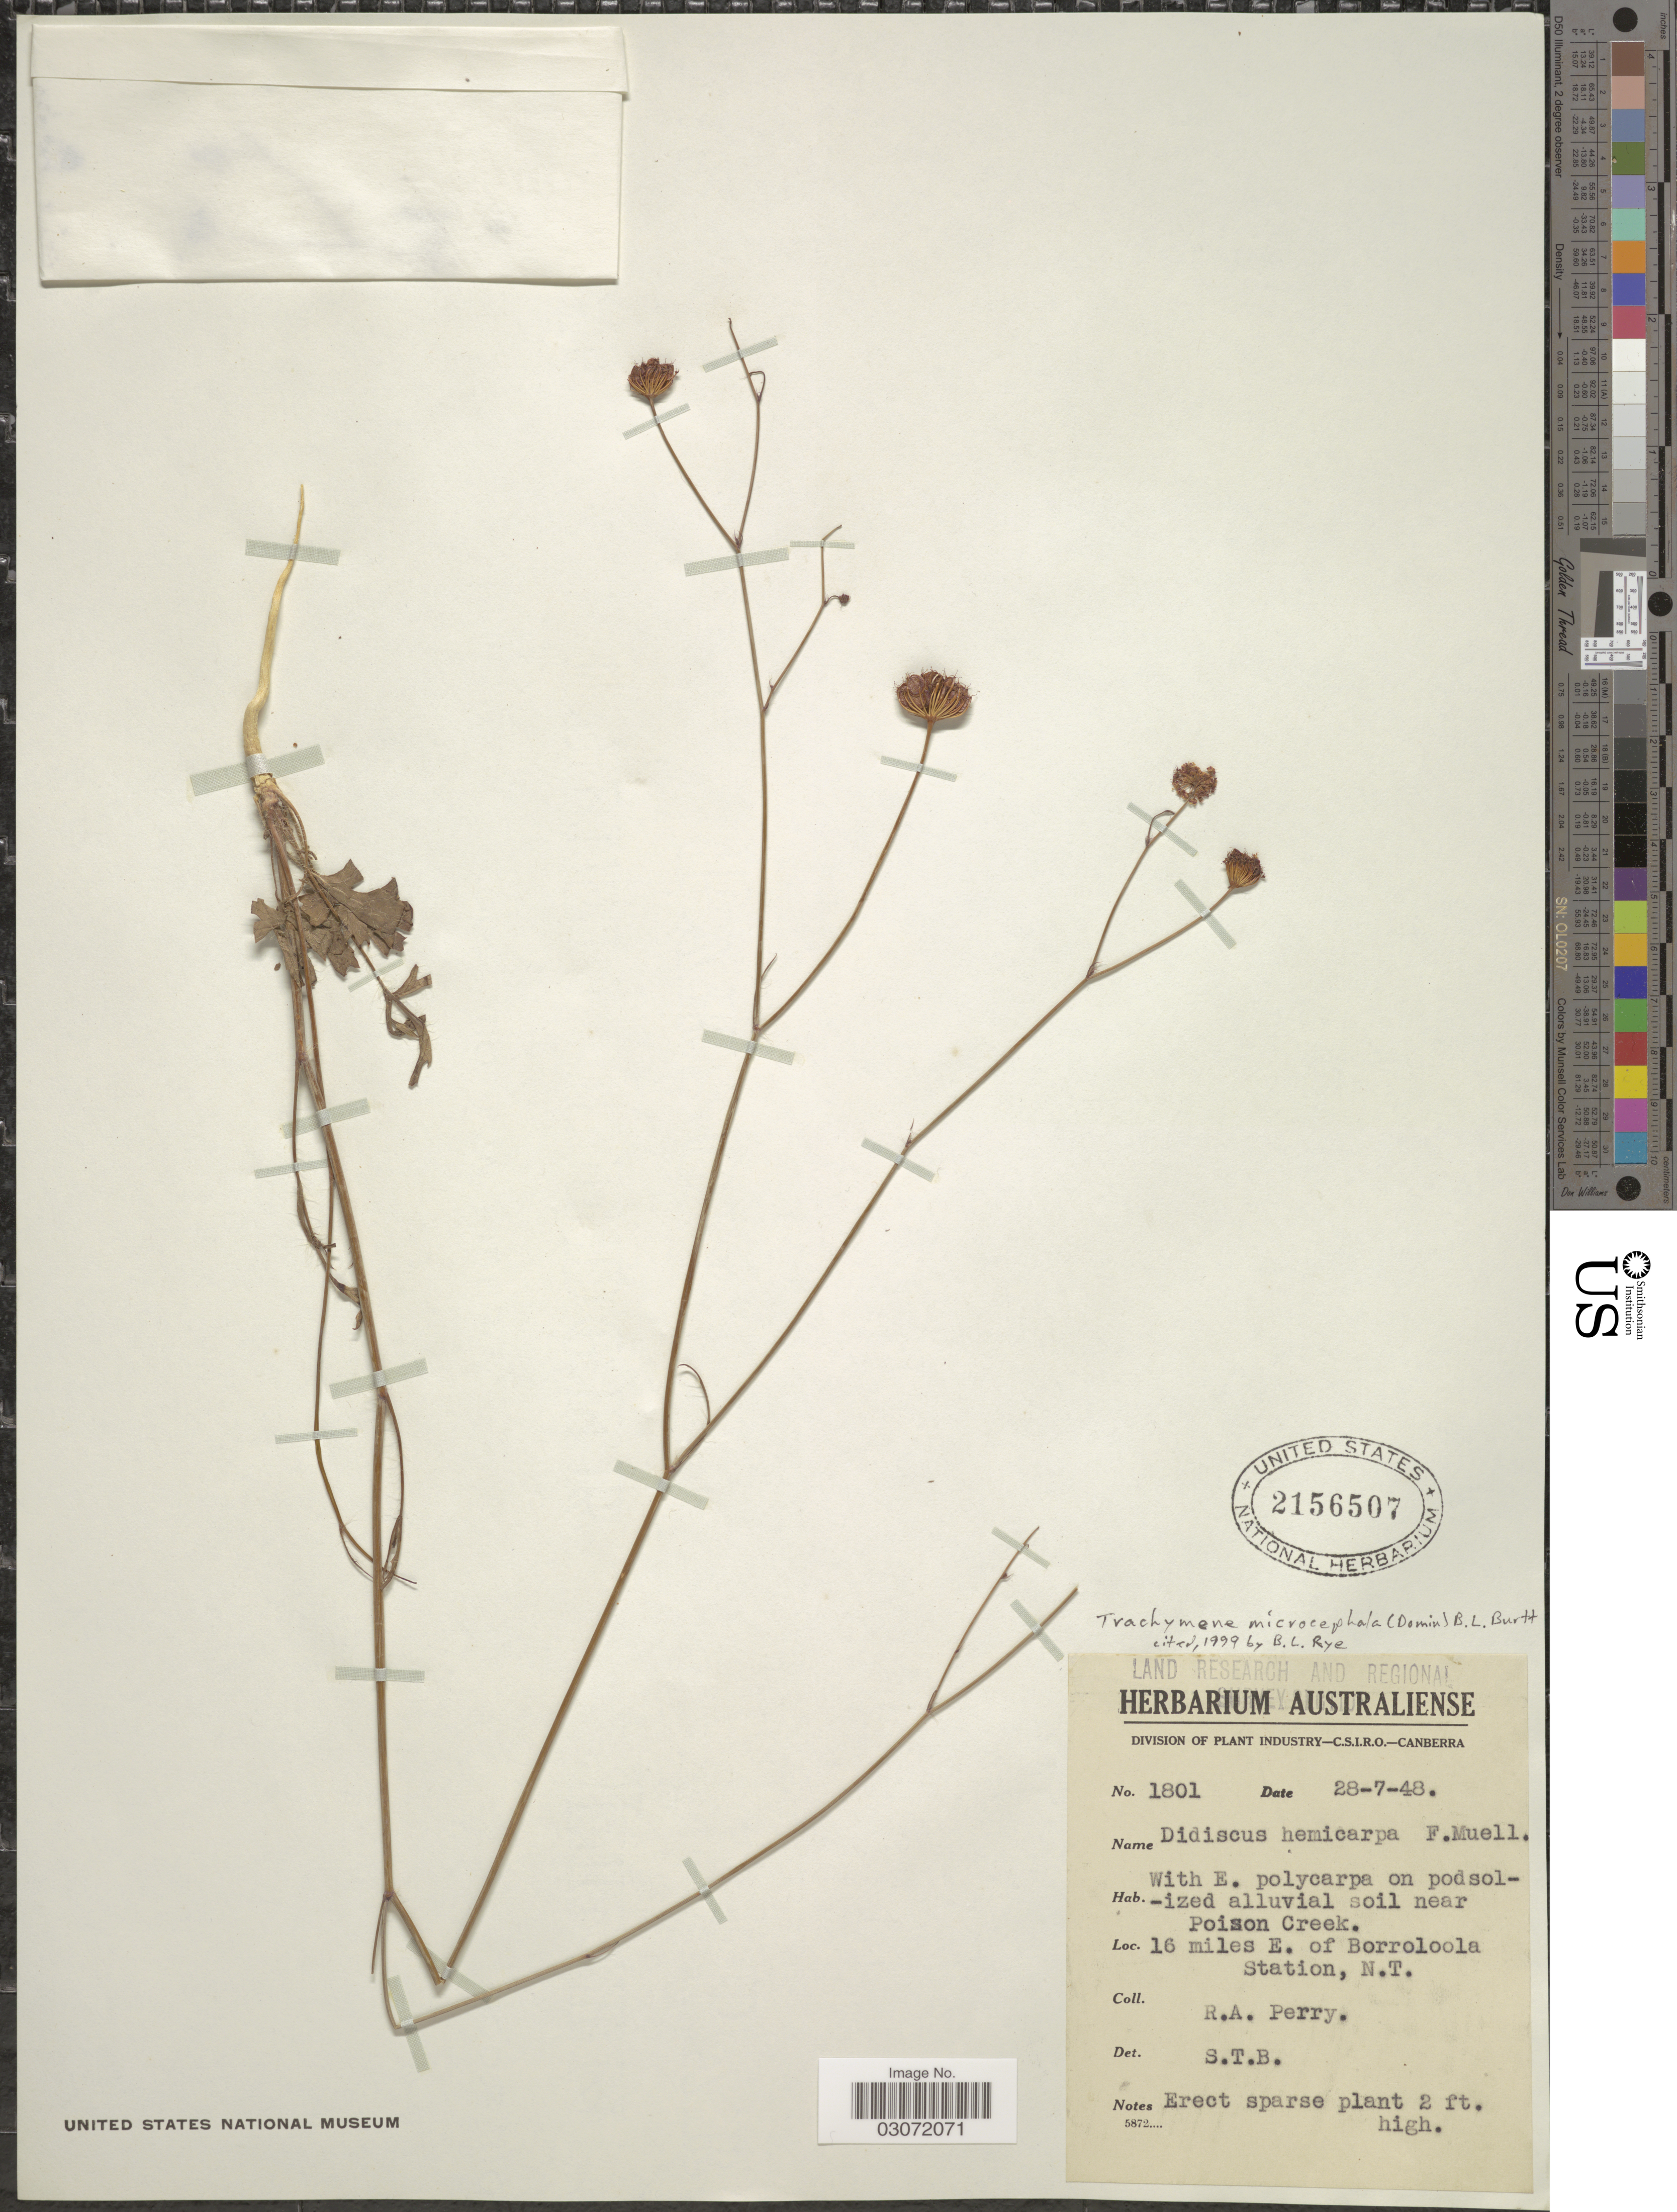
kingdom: Plantae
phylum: Tracheophyta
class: Magnoliopsida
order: Apiales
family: Araliaceae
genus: Trachymene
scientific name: Trachymene microcephala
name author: (Domin) B.L. Burtt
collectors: Perry, R. A.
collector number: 1801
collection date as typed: Transcribed d/m/y: 28/7/48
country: Australia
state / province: Northern Territory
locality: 16 miles E. of Borroloola Station, N.T. Near Poison Creek.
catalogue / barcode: US 2156507